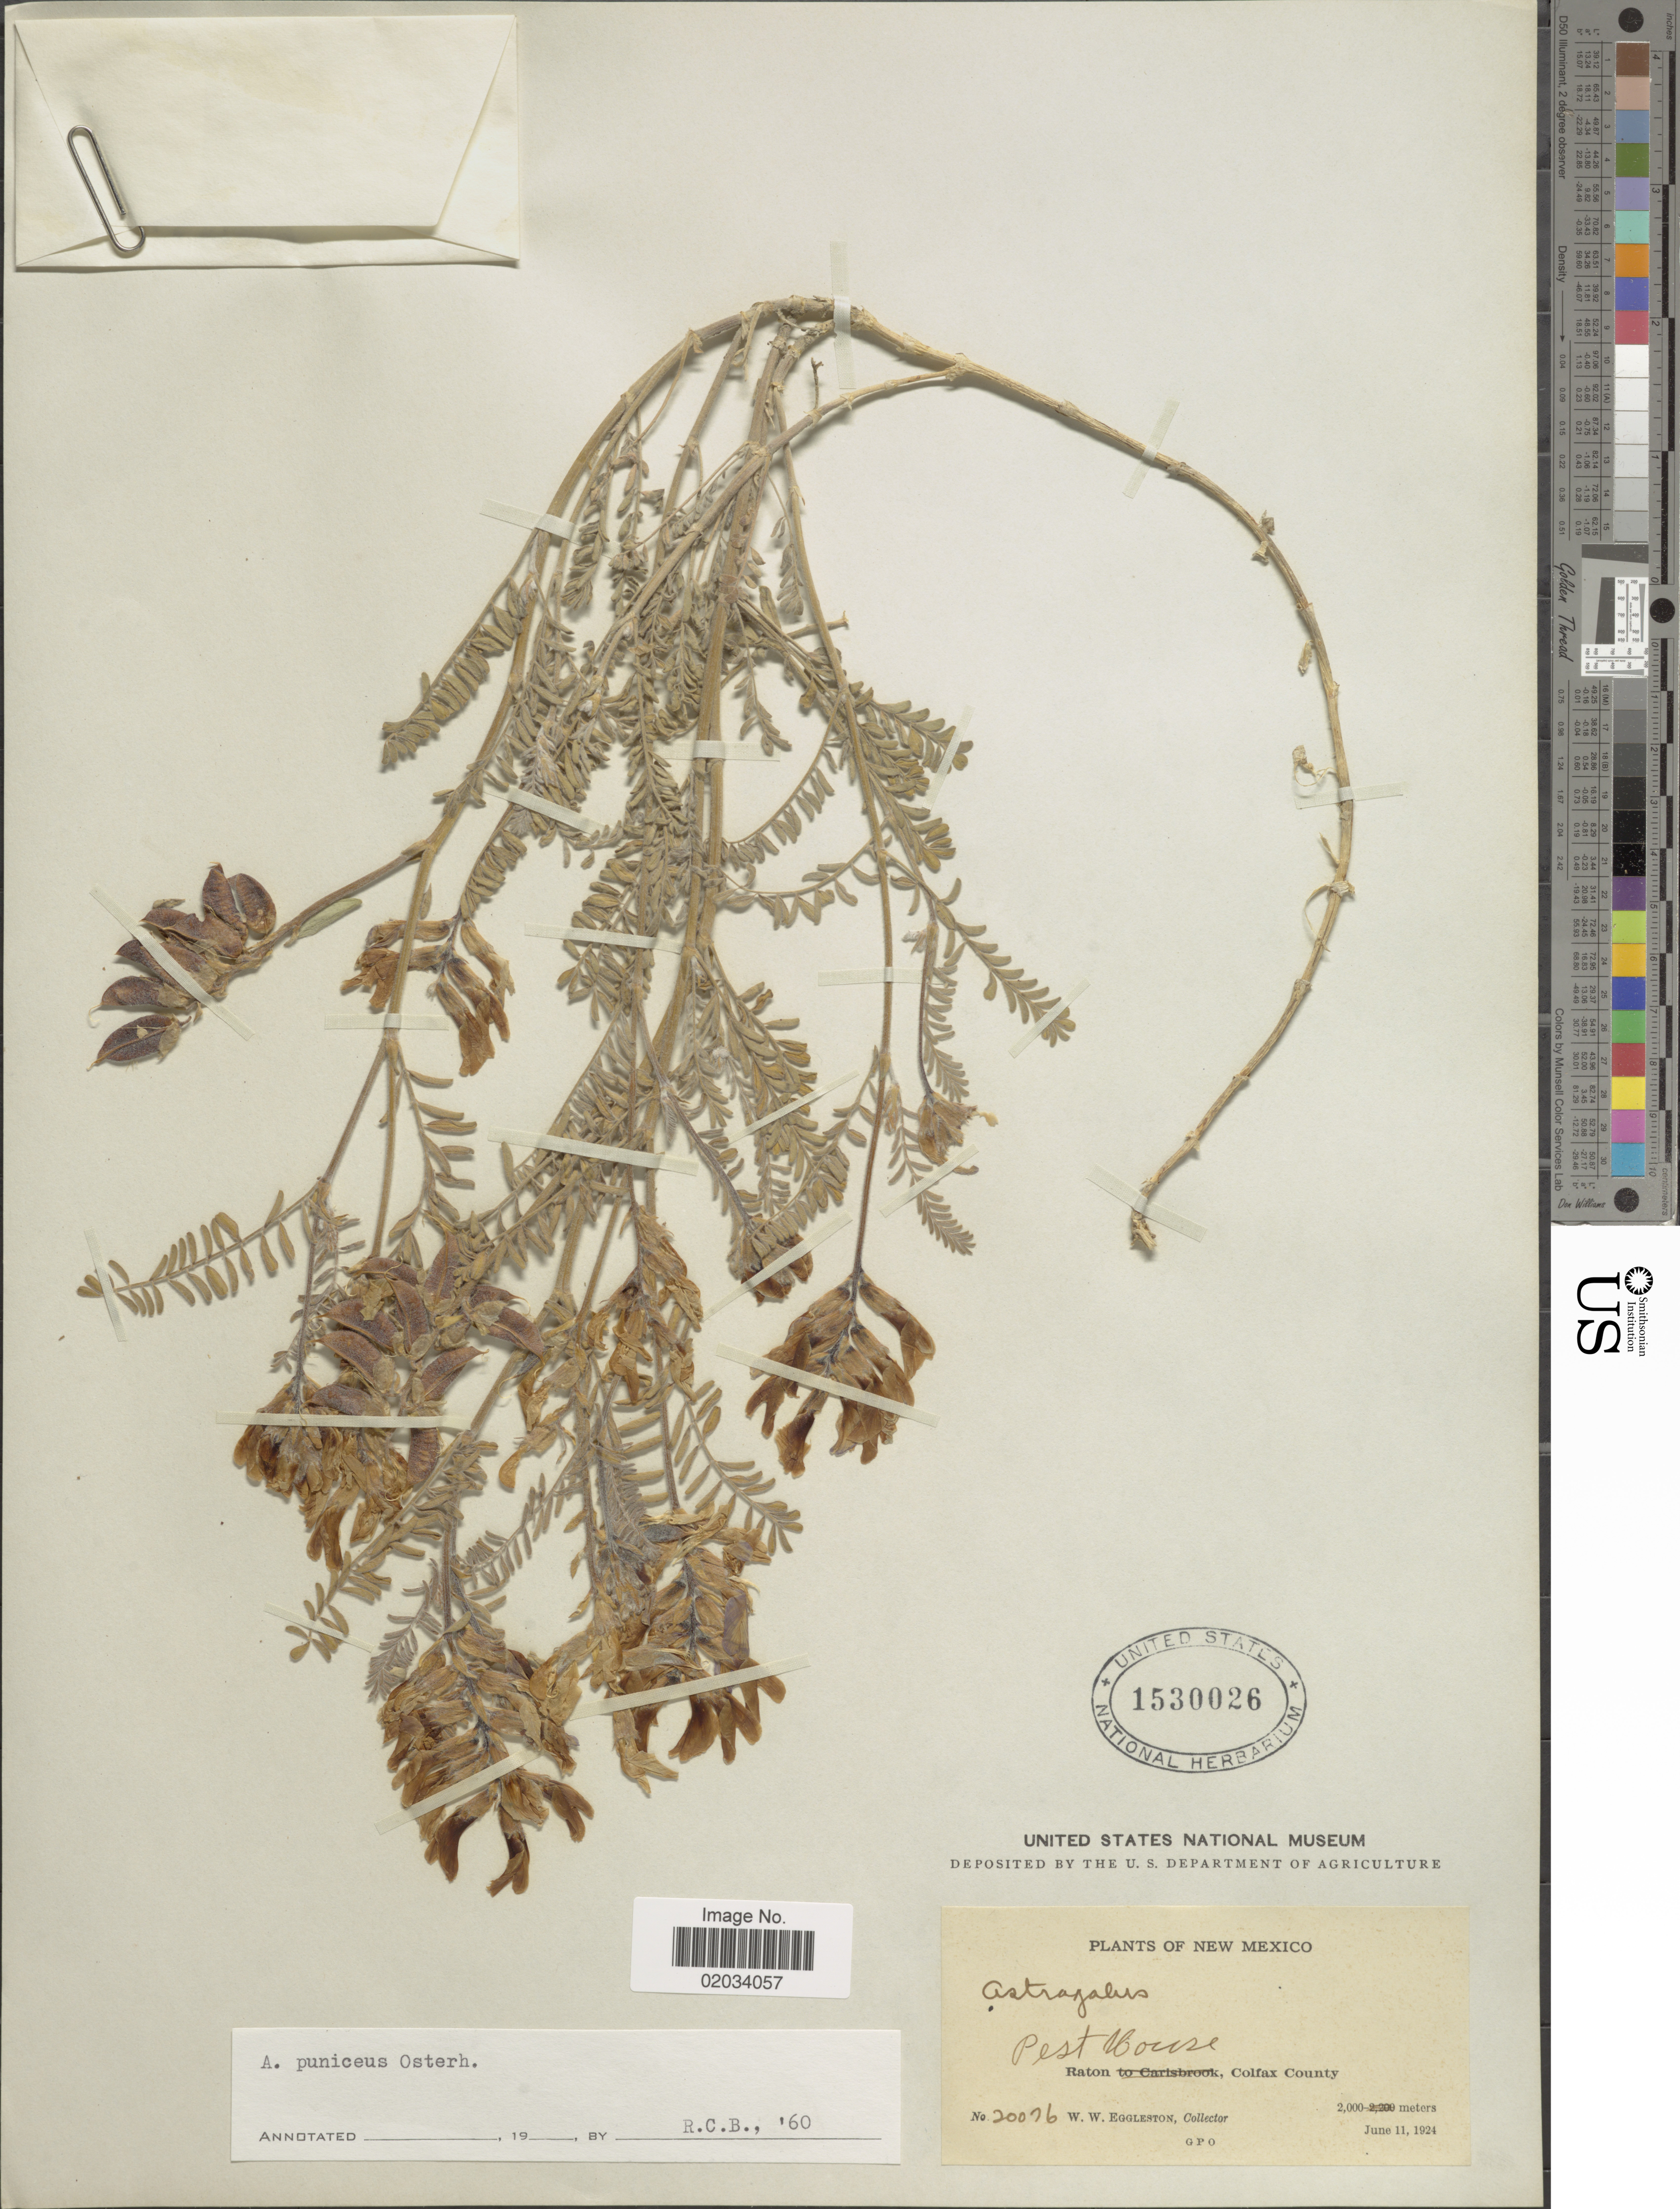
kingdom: Plantae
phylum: Tracheophyta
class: Magnoliopsida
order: Fabales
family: Fabaceae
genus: Astragalus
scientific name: Astragalus puniceus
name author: Osterh.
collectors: W. W. Eggleston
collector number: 20076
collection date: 1924-06-11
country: United States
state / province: New Mexico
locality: Pest House. Raton, Colfax County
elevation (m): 2000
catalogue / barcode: US 1530026